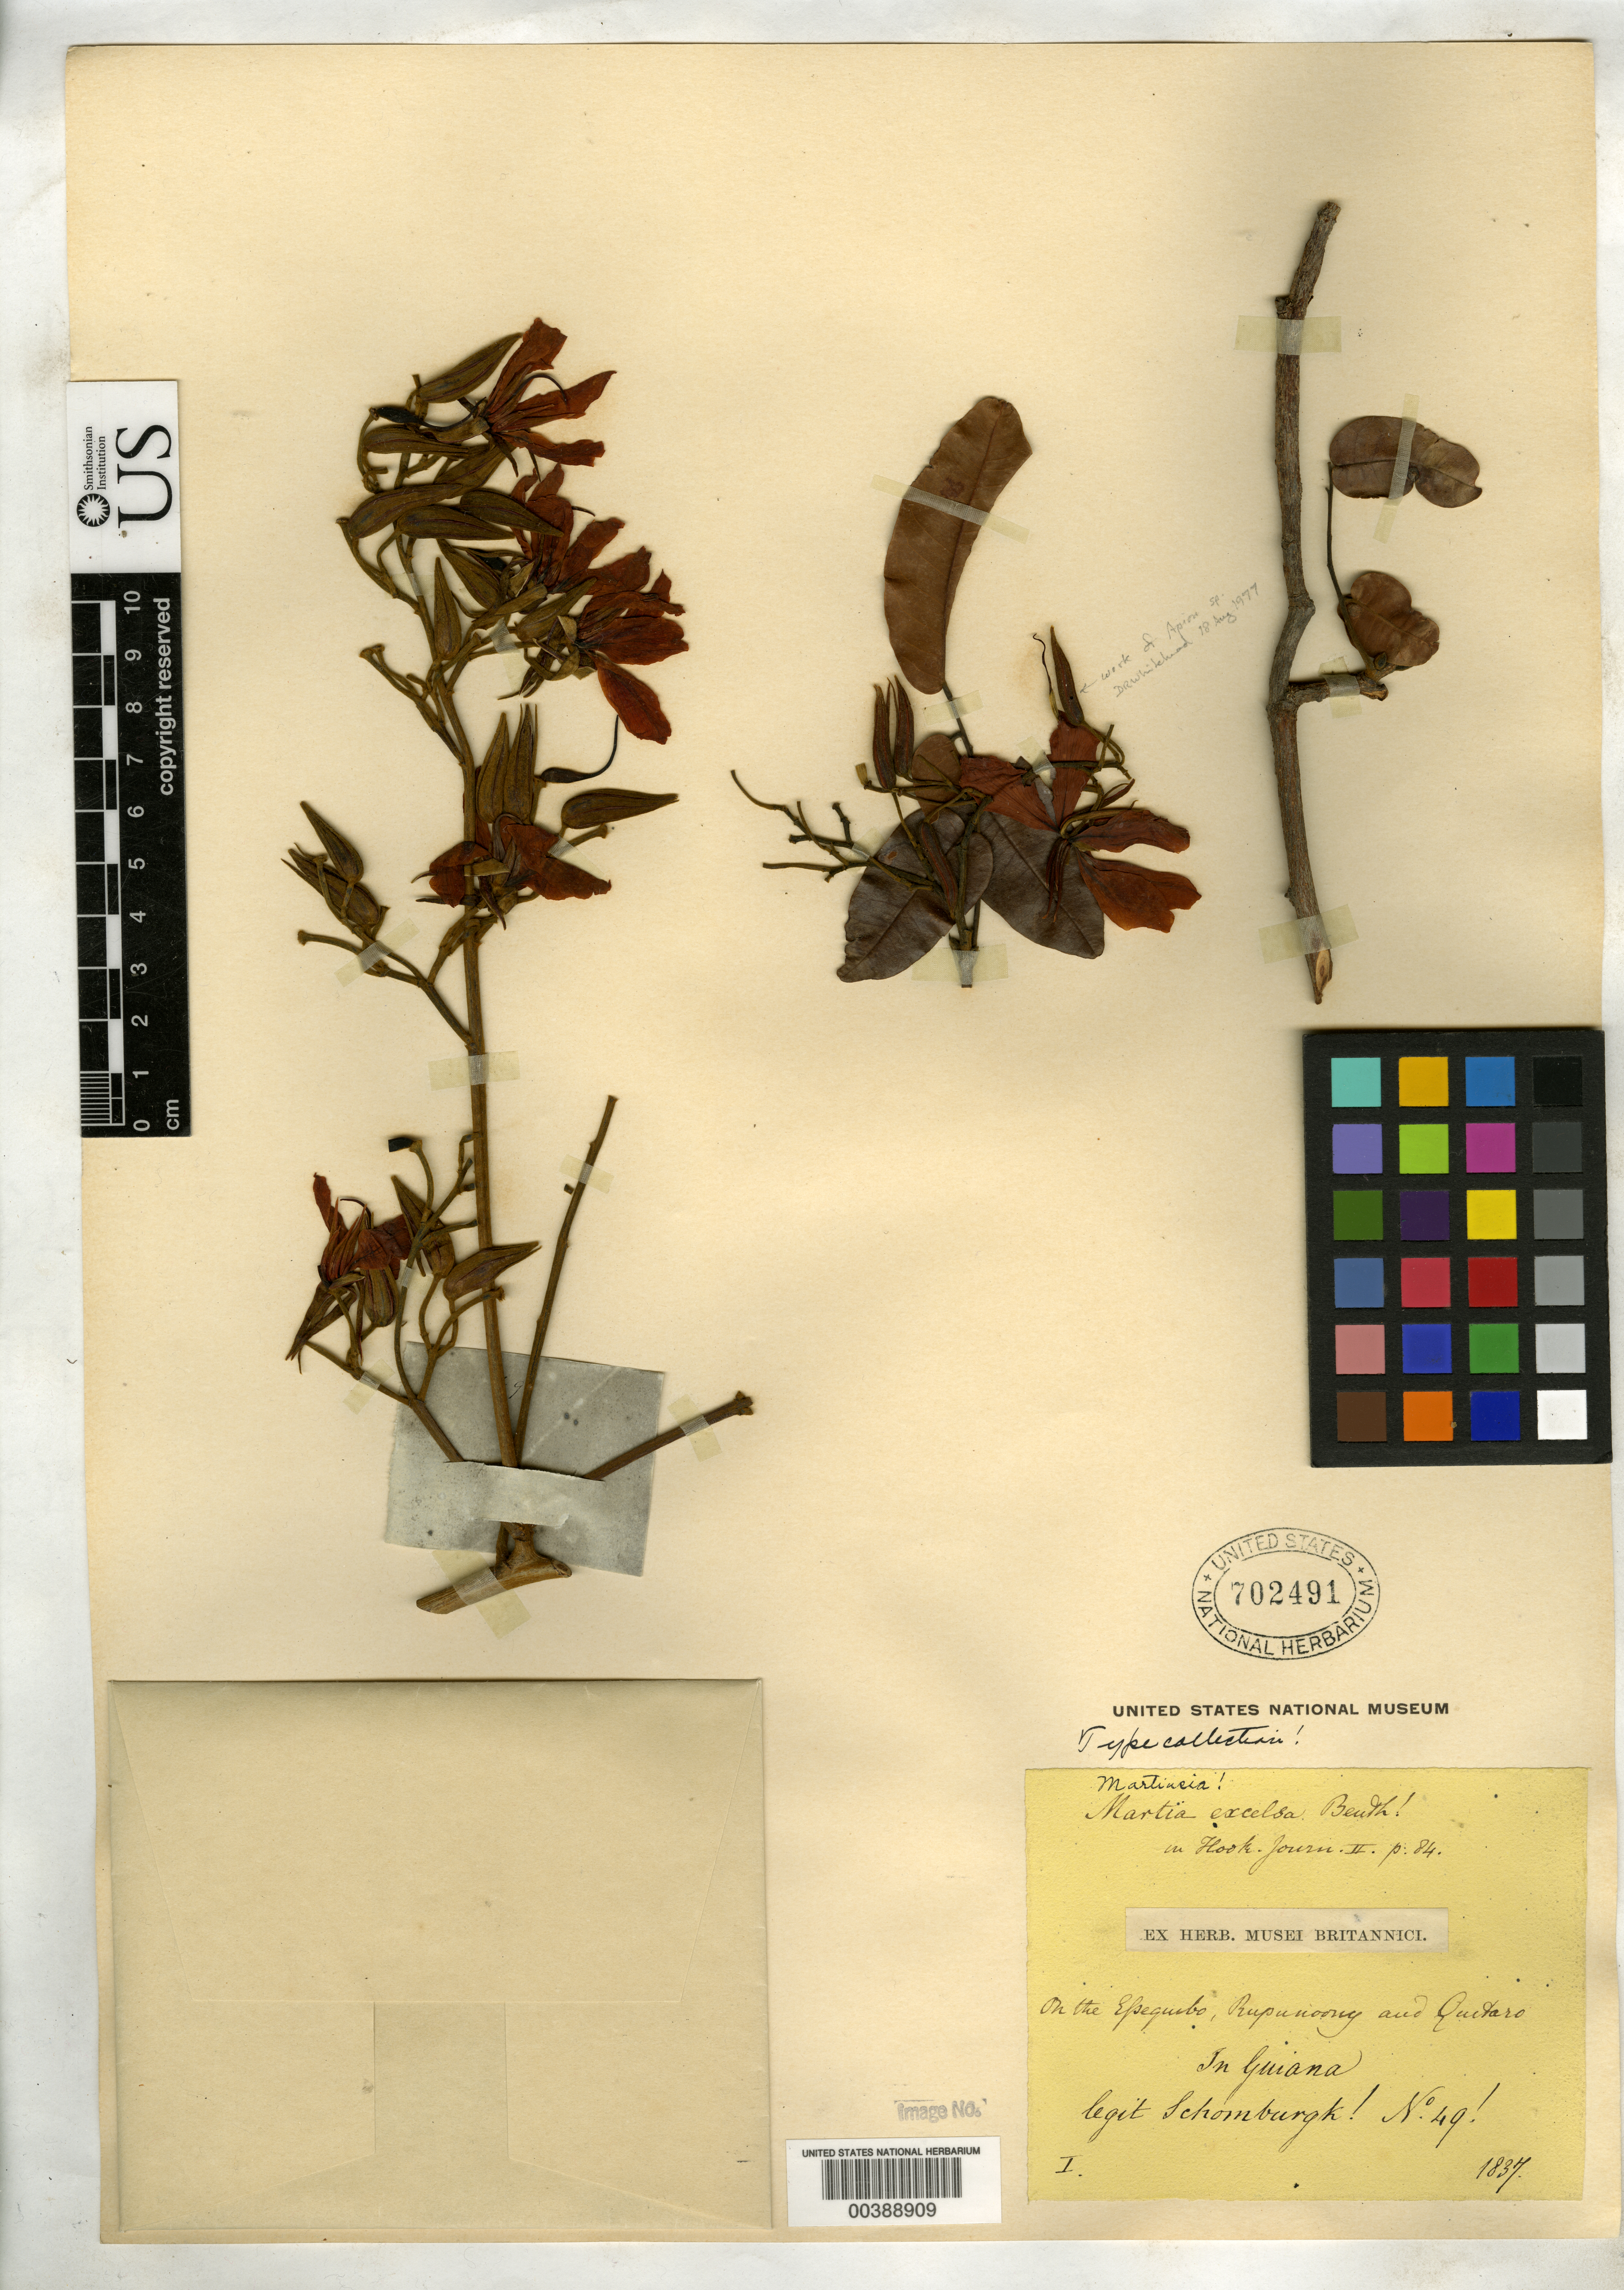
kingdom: Plantae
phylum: Tracheophyta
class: Magnoliopsida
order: Fabales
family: Fabaceae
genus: Martiusia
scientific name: Martiusia excelsa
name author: Benth.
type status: Isosyntype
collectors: R. H. Schomburgk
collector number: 49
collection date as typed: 1837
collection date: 1837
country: Guyana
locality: On the essequibo, rupunoony and quetaro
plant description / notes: Recorded as "Martia excelsa Benth.", name annotated on label but published as Martiusia excelsa ("corrected" to Martia on p. 146 of same volume)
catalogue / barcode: US 702491